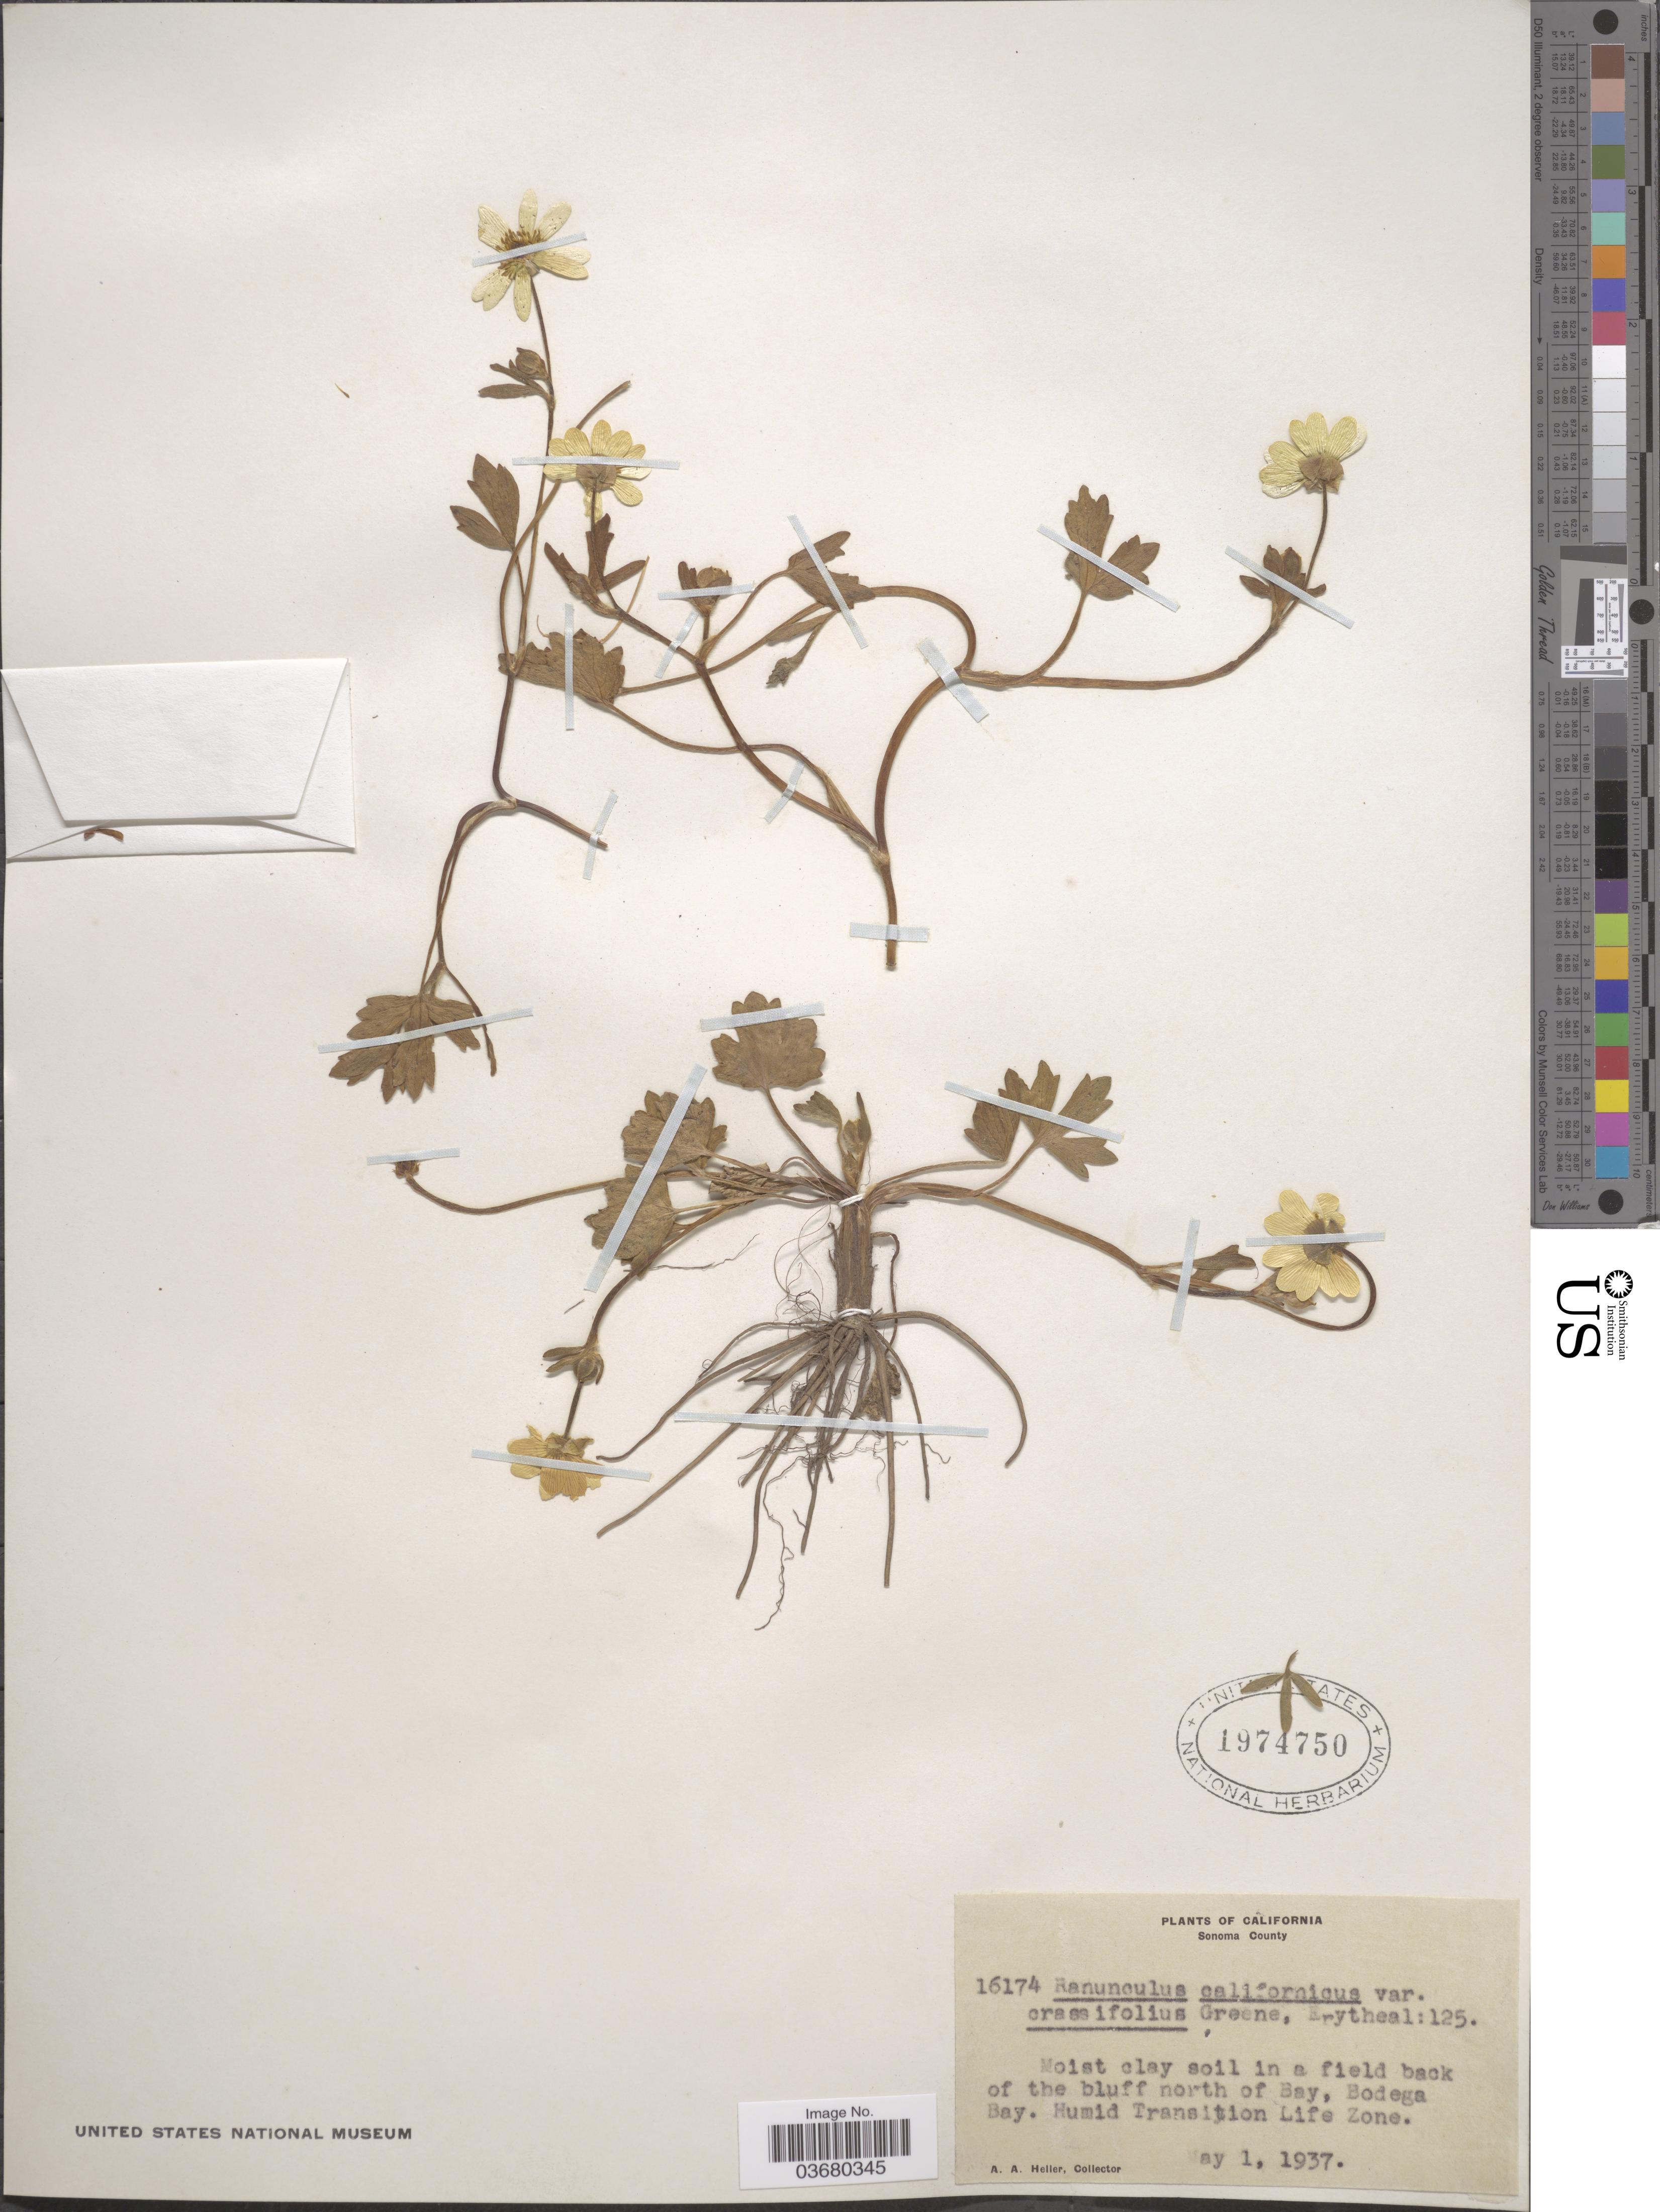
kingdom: Plantae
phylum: Tracheophyta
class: Magnoliopsida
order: Ranunculales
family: Ranunculaceae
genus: Ranunculus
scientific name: Ranunculus californicus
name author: Benth.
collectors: A. A. Heller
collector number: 16174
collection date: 1937-05-01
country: United States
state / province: California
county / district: Sonoma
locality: Sonoma County. In a field back of the bluff north of Bay, Bodega Bay.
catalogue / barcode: US 1974750